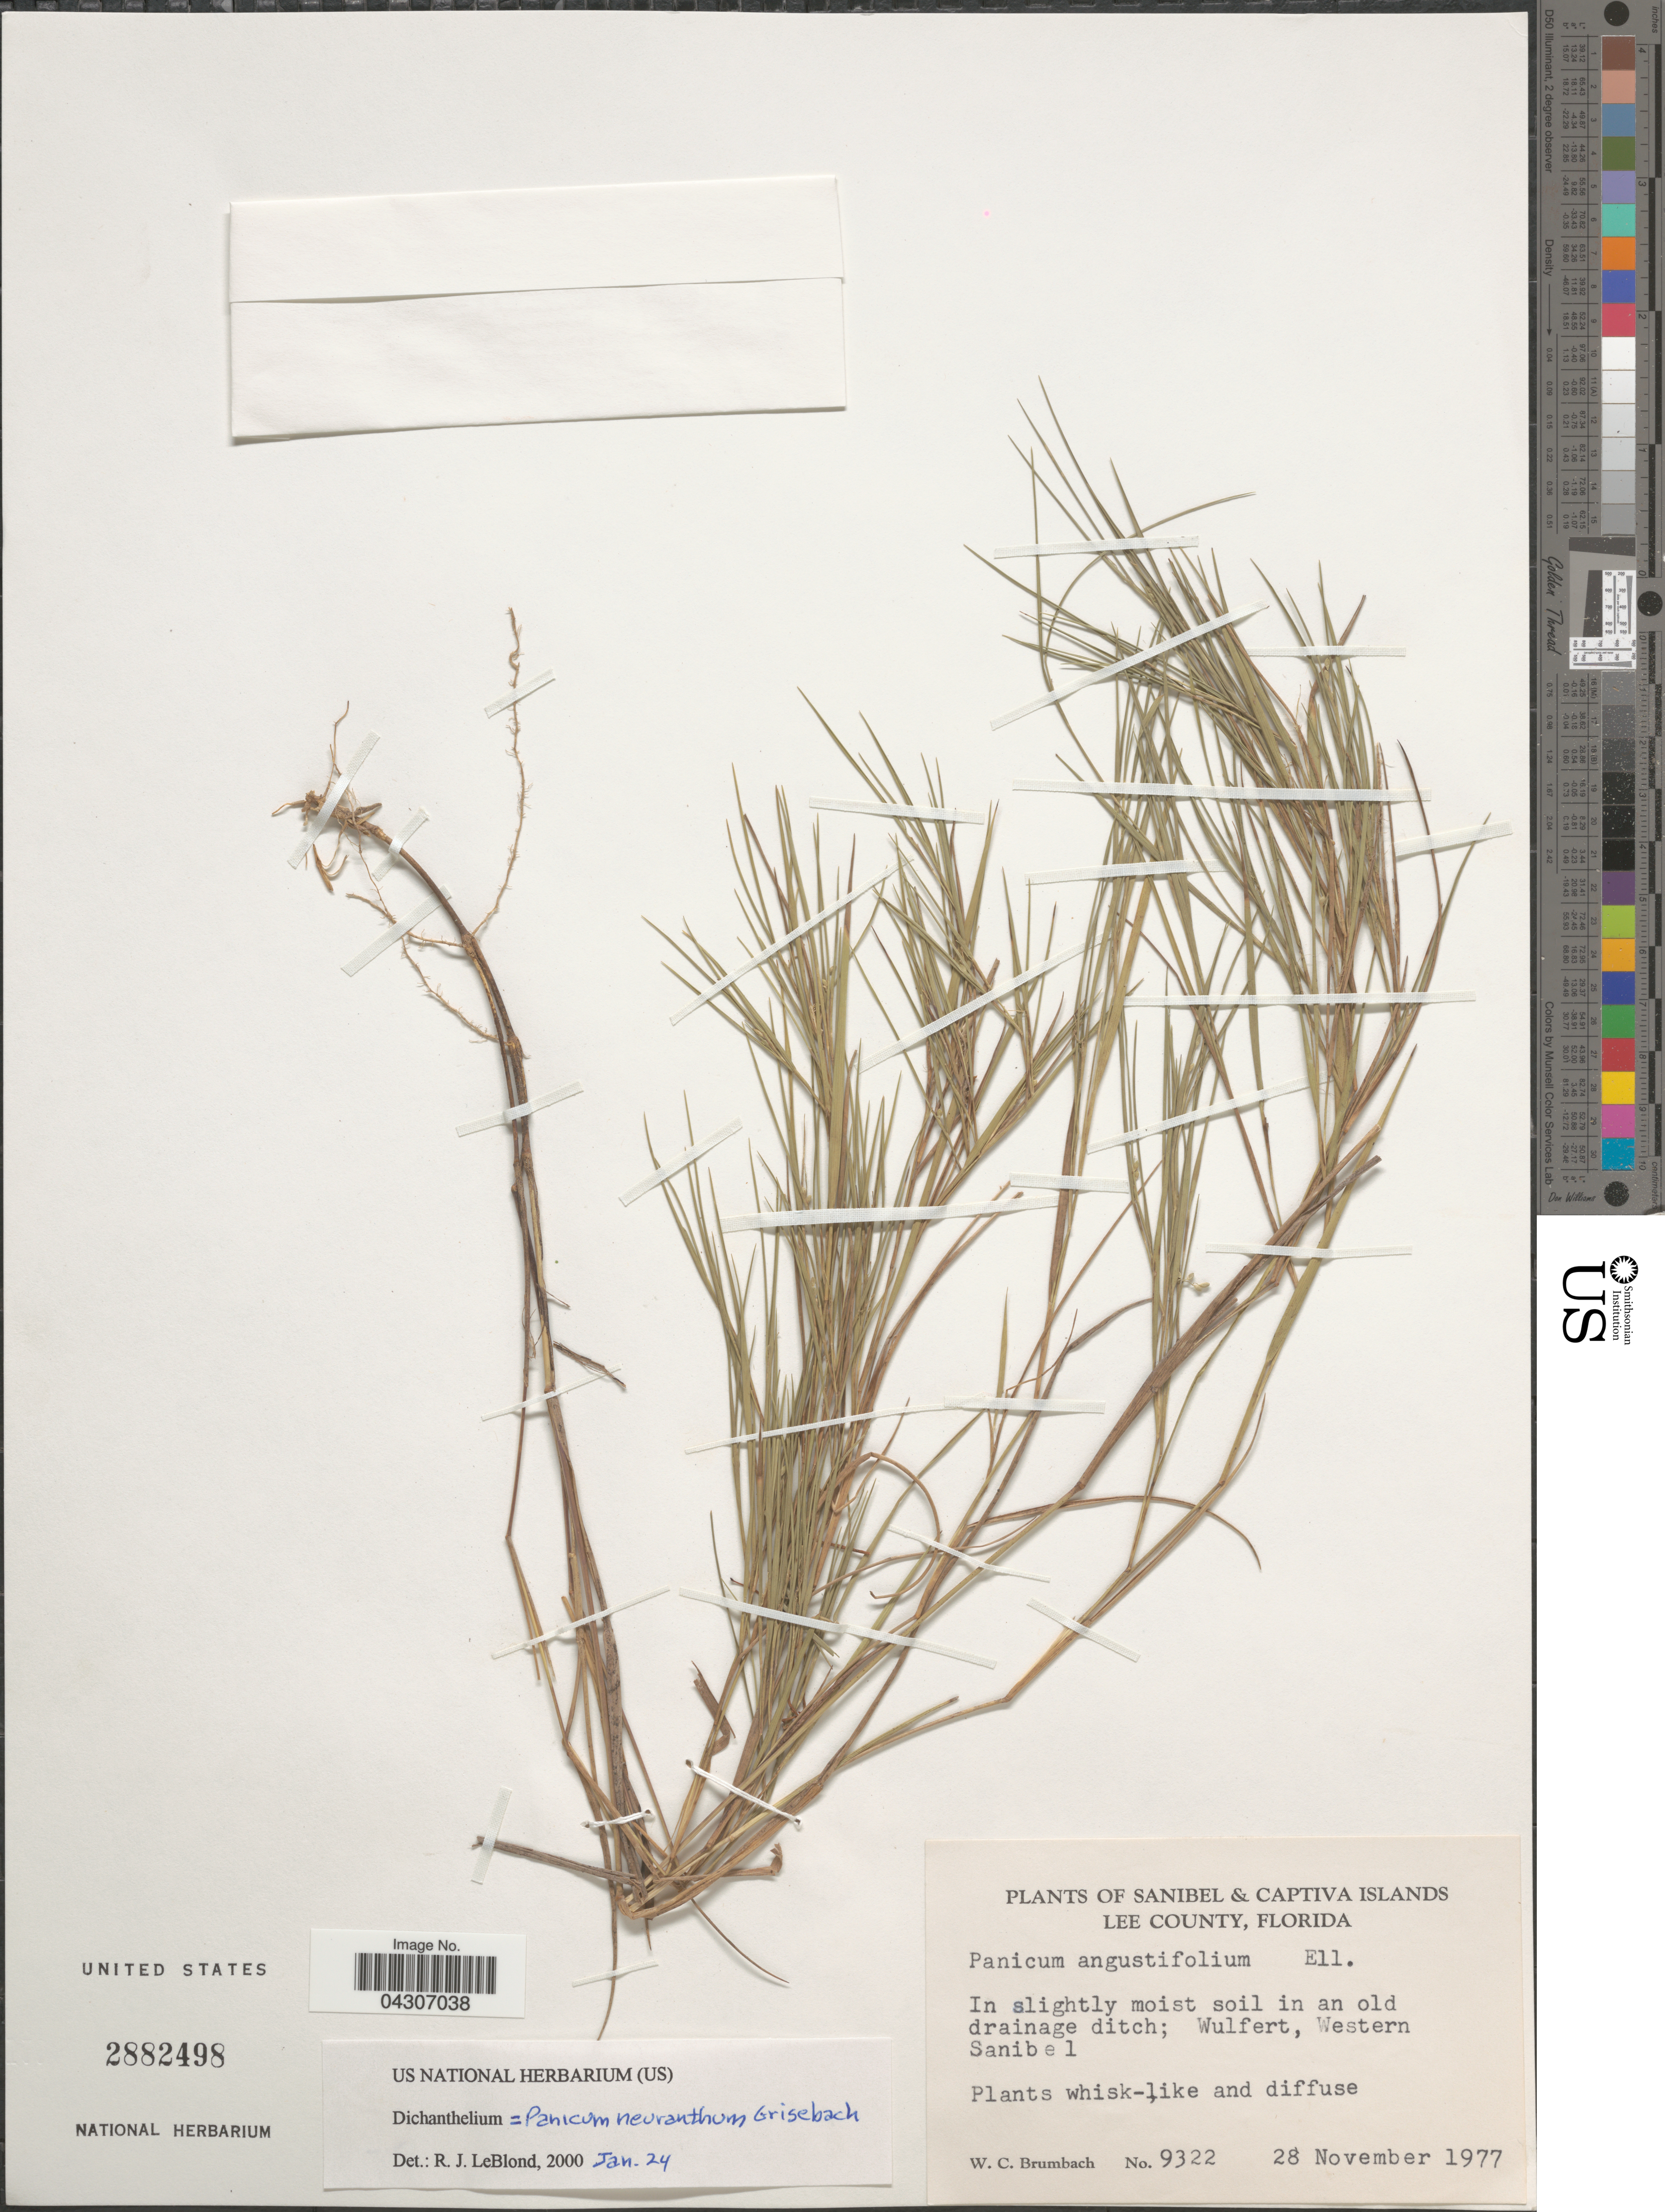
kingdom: Plantae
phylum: Tracheophyta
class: Liliopsida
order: Poales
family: Poaceae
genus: Dichanthelium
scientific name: Dichanthelium aciculare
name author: (Desv. ex Poir.) Gould & C.A. Clark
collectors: W. C. Brumbach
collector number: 9322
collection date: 1977-11-28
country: United States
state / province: Florida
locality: Sanibel & Captiva Islands. Lee County. Wulfert, Western Sanibel.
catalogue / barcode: US 2882498